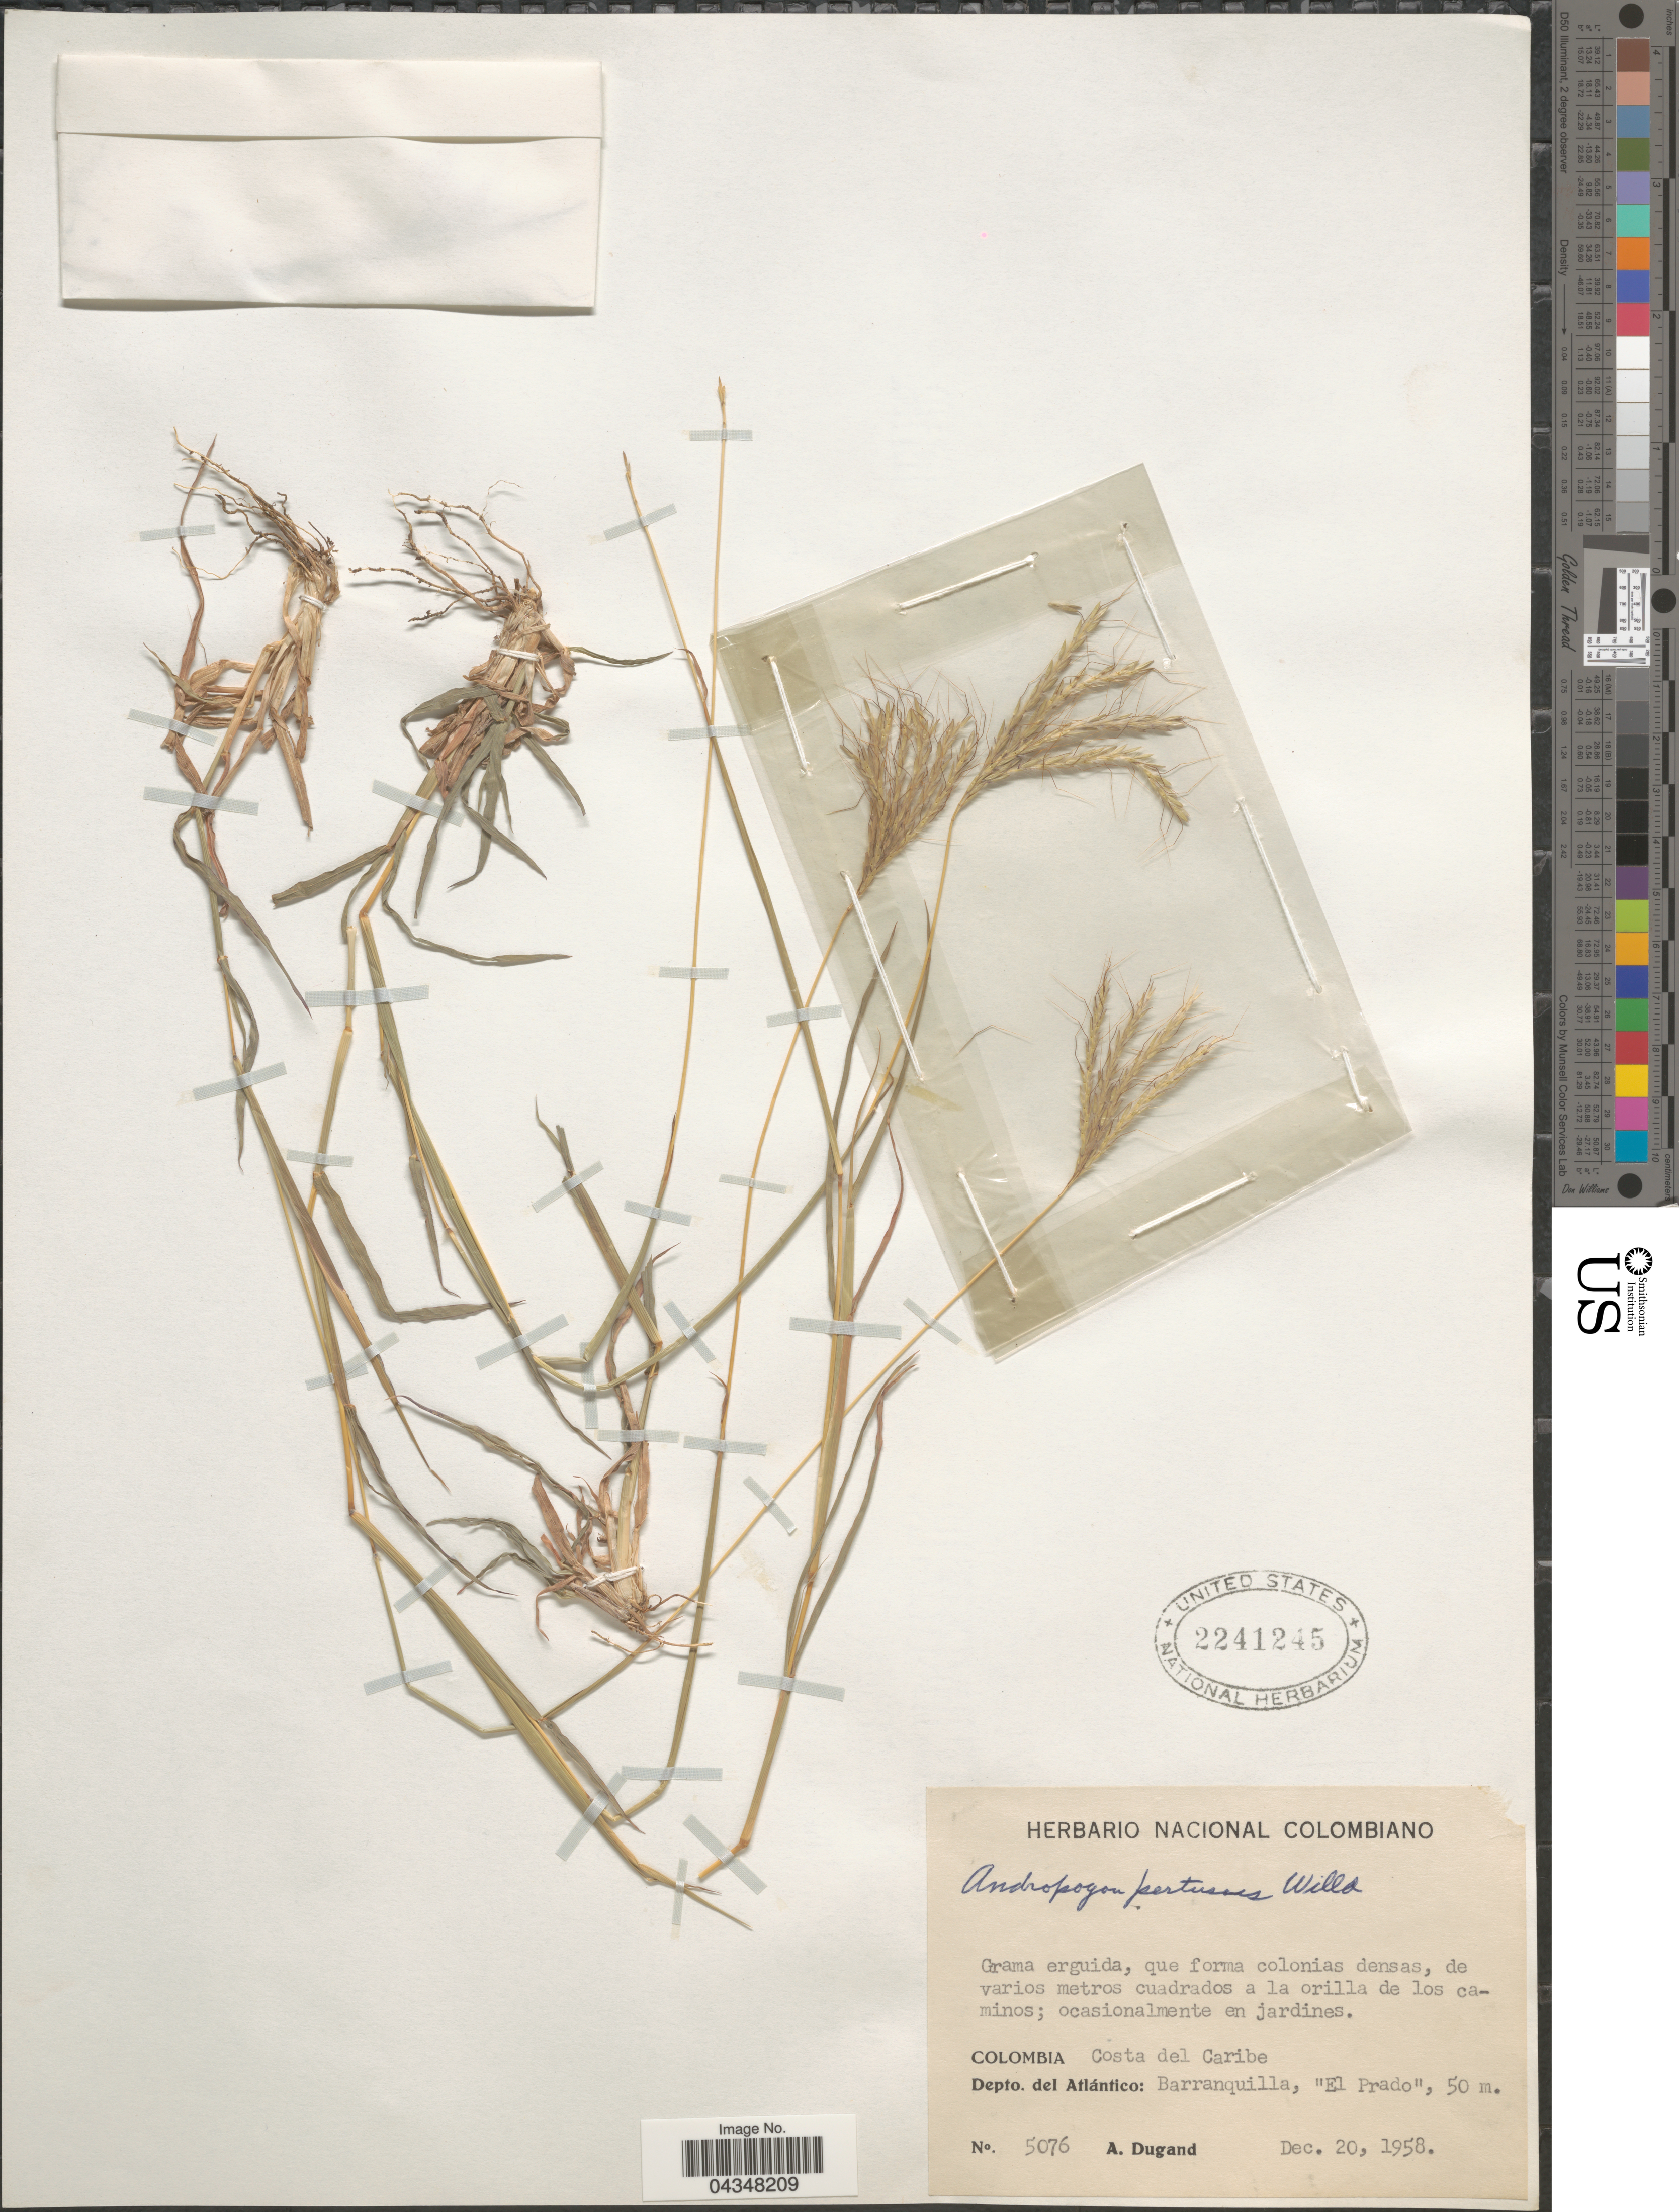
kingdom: Plantae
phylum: Tracheophyta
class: Liliopsida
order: Poales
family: Poaceae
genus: Bothriochloa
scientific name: Bothriochloa pertusa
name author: (L.) A. Camus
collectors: A. Dugand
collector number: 5076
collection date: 1958-12-20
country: Colombia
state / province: Atlántico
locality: Costa del Caribe. Depto. del Atlántico: Barranquilla, "El Prado".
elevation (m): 50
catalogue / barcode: US 2241245